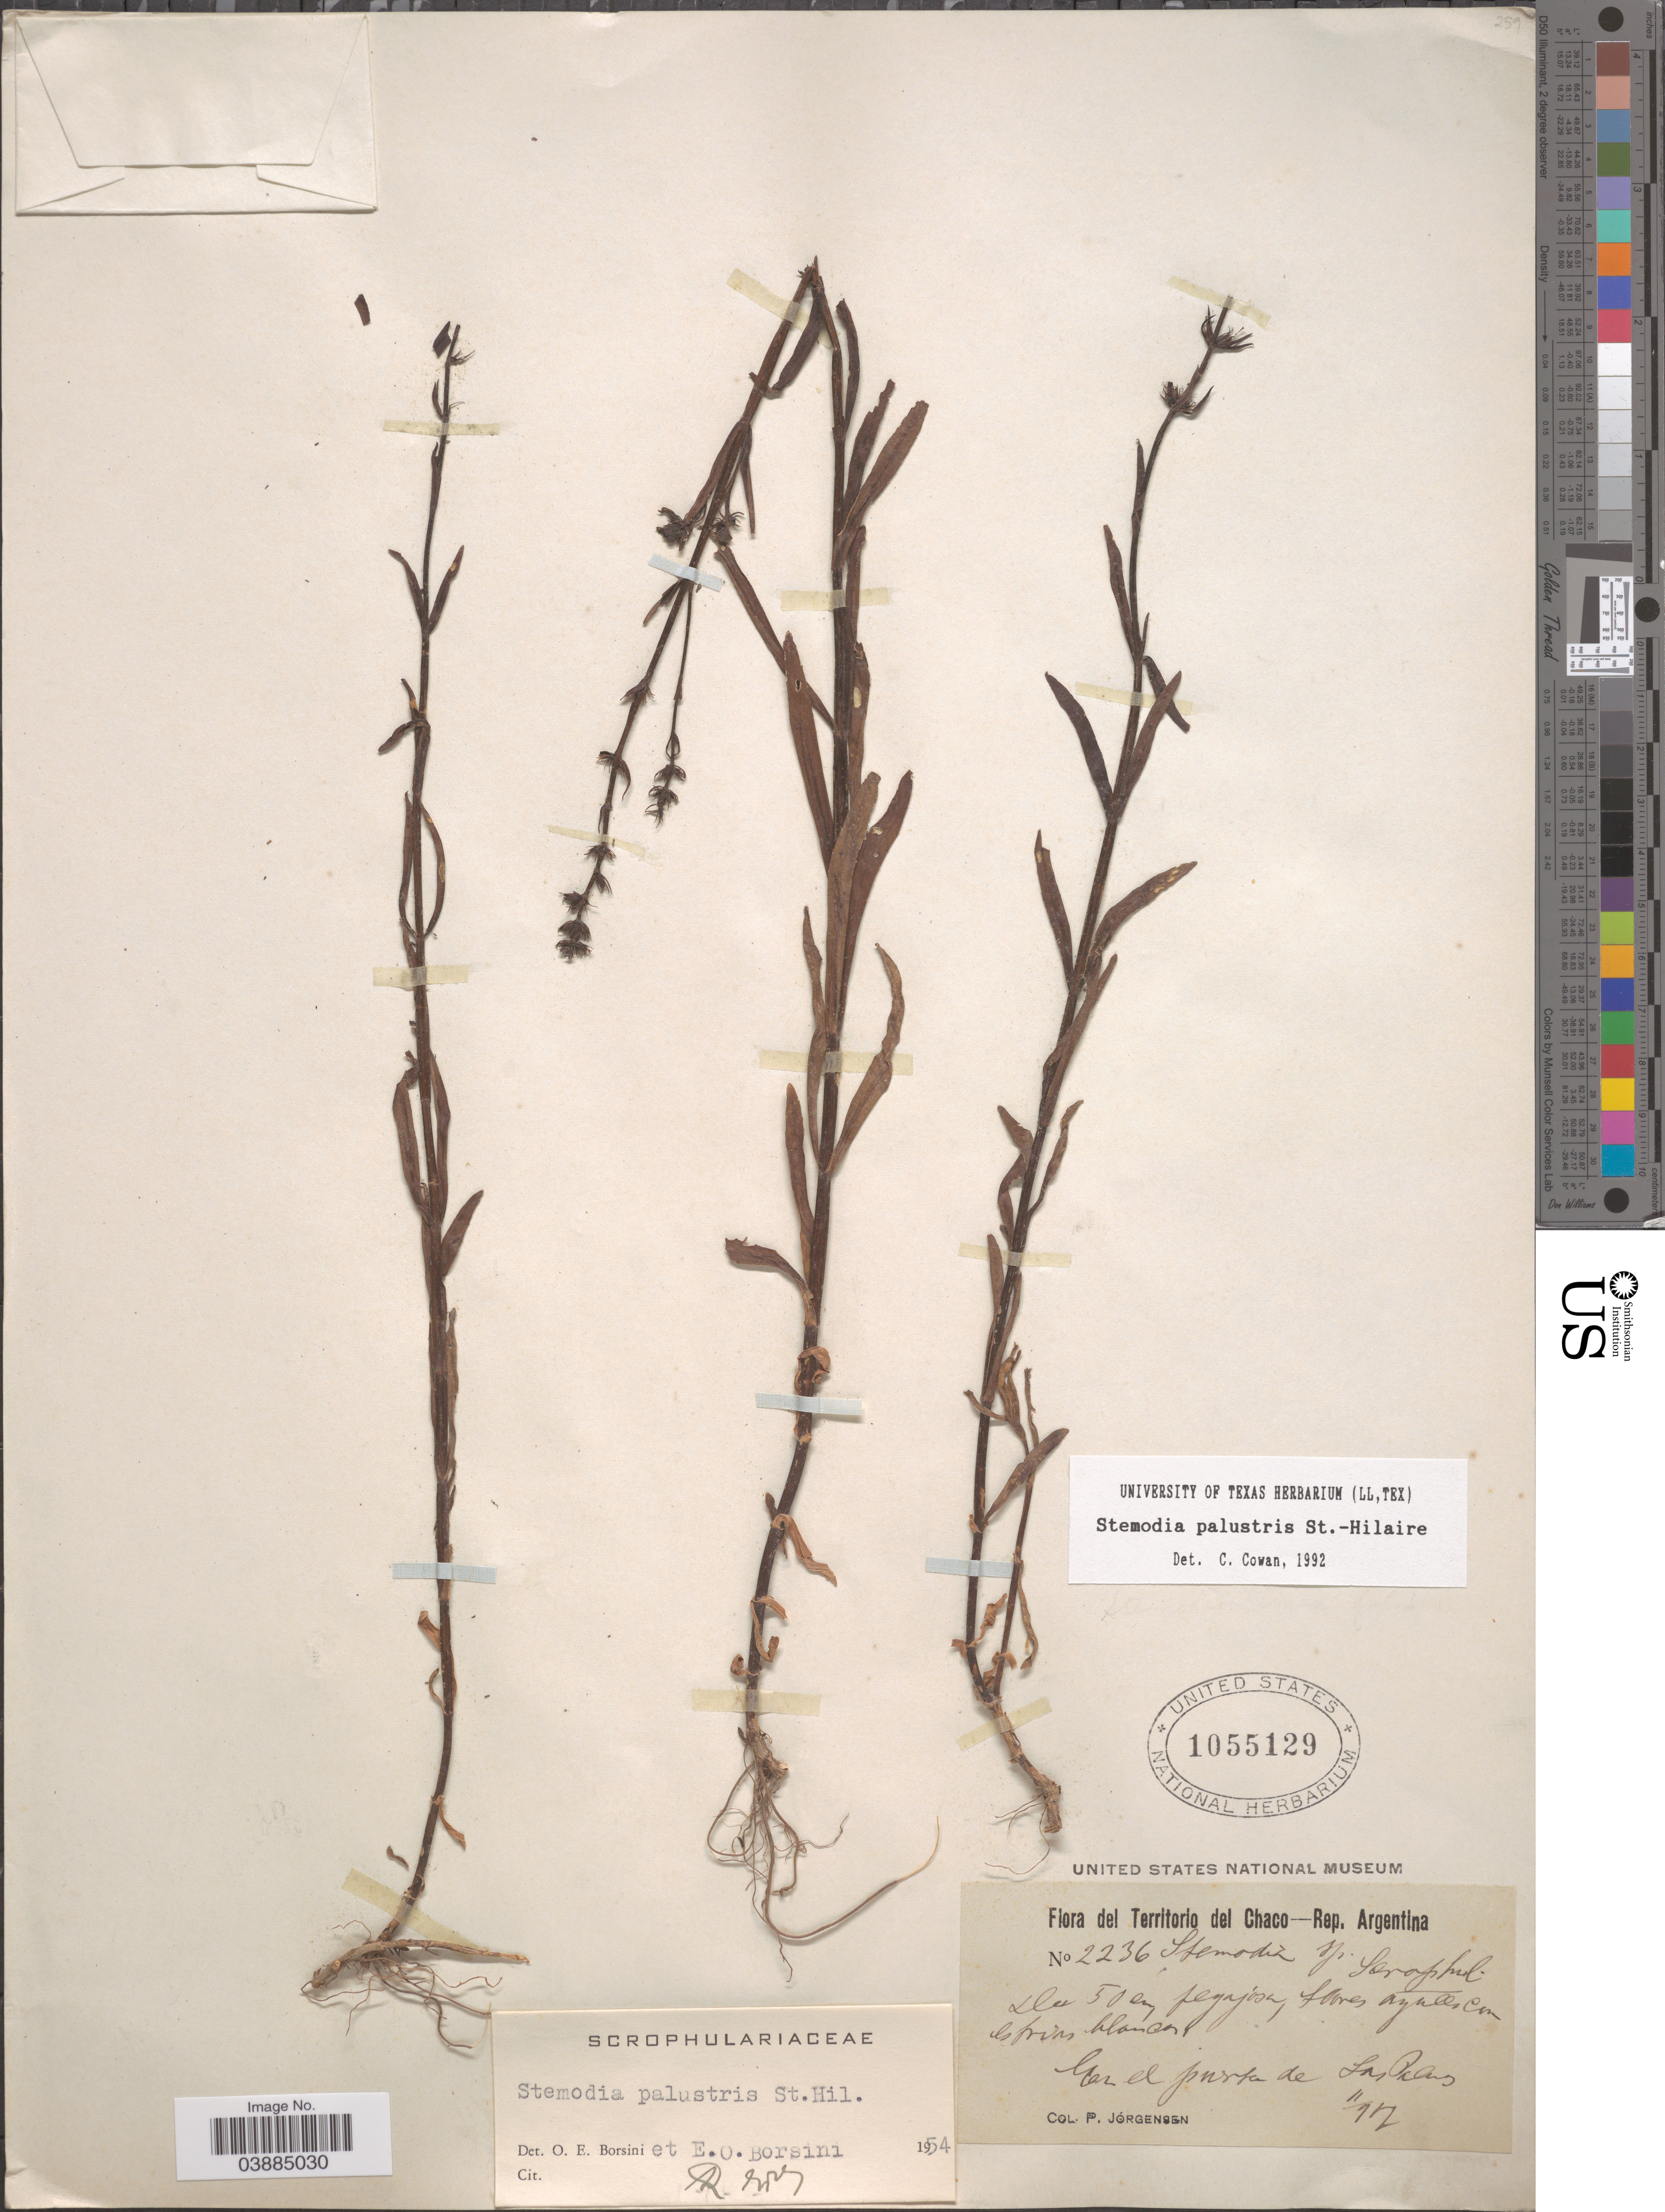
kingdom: Plantae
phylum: Tracheophyta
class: Magnoliopsida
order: Lamiales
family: Plantaginaceae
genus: Stemodia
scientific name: Stemodia palustris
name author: A. St.-Hil.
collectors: P. Jörgensen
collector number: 2236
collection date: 1917-11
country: Argentina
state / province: Chaco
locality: En el pusta de Las Palmas.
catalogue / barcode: US 1055129